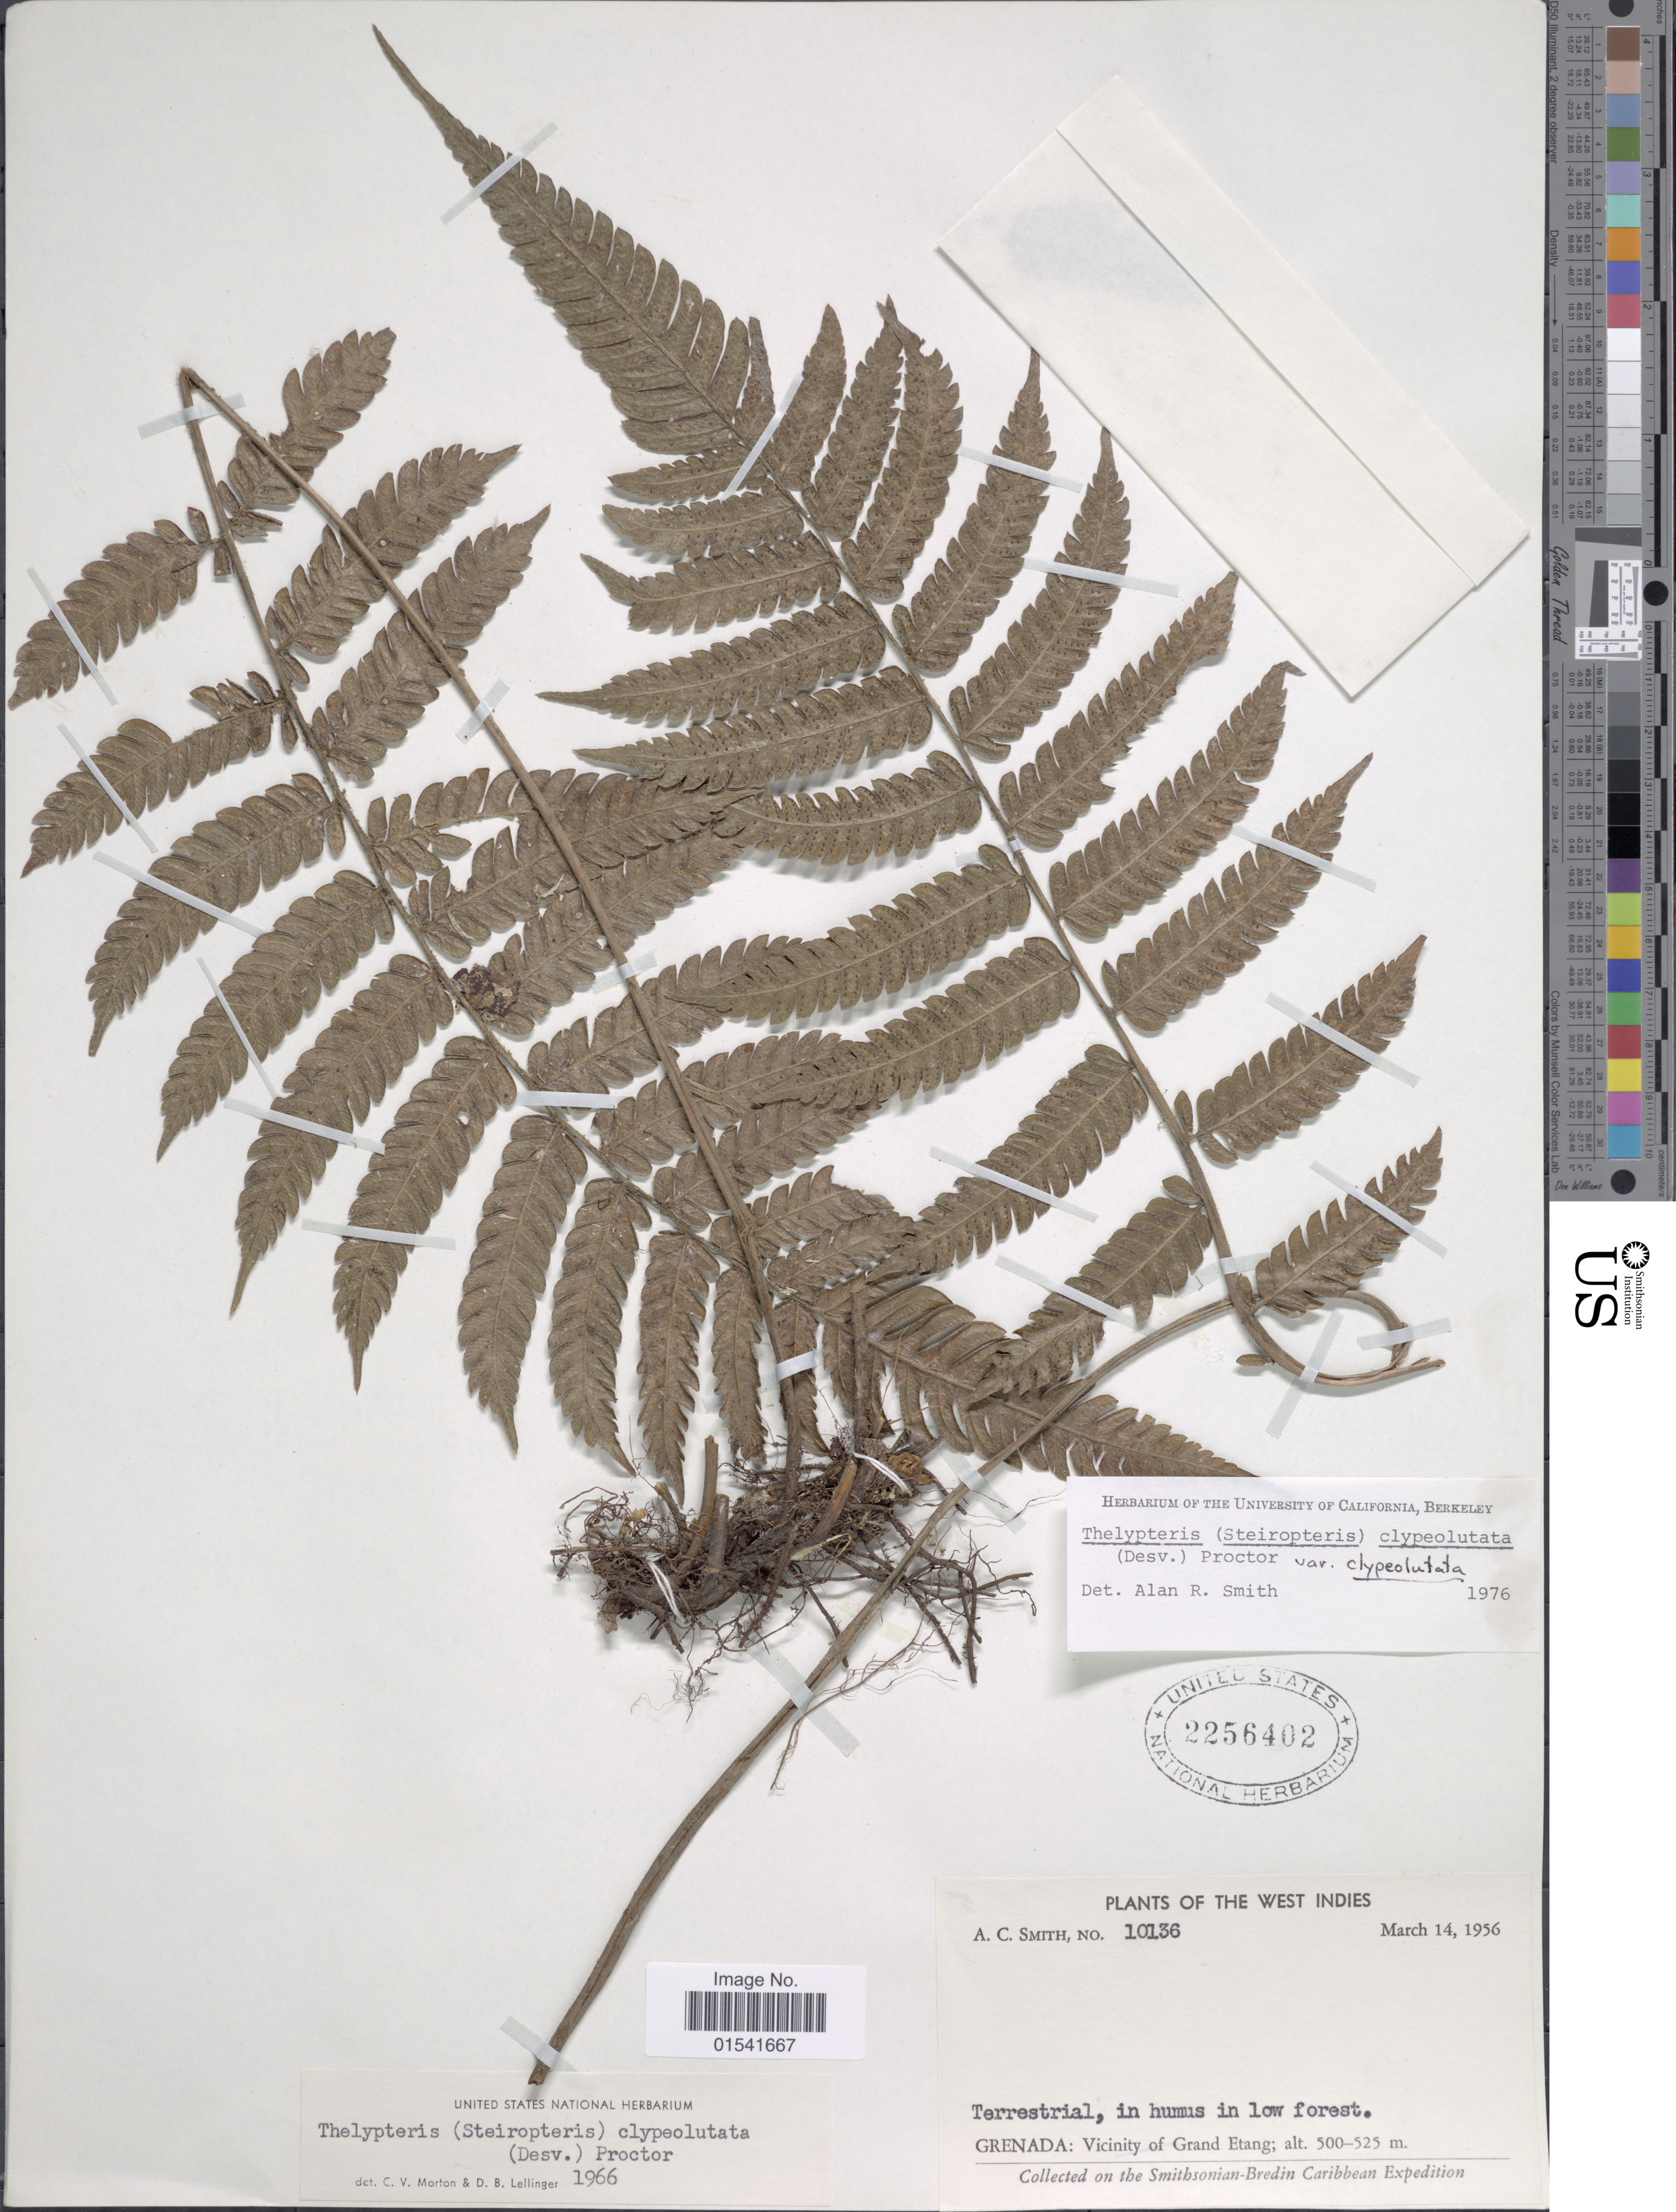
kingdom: Plantae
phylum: Tracheophyta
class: Polypodiopsida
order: Polypodiales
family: Thelypteridaceae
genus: Steiropteris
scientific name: Steiropteris clypeolutata var. clypeolutata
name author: (Desv.) Pic. Serm.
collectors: A. C. Smith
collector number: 10136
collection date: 1956-03-14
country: Grenada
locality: West Indies, Vicinity of Grand Etang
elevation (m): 500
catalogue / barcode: US 2256402